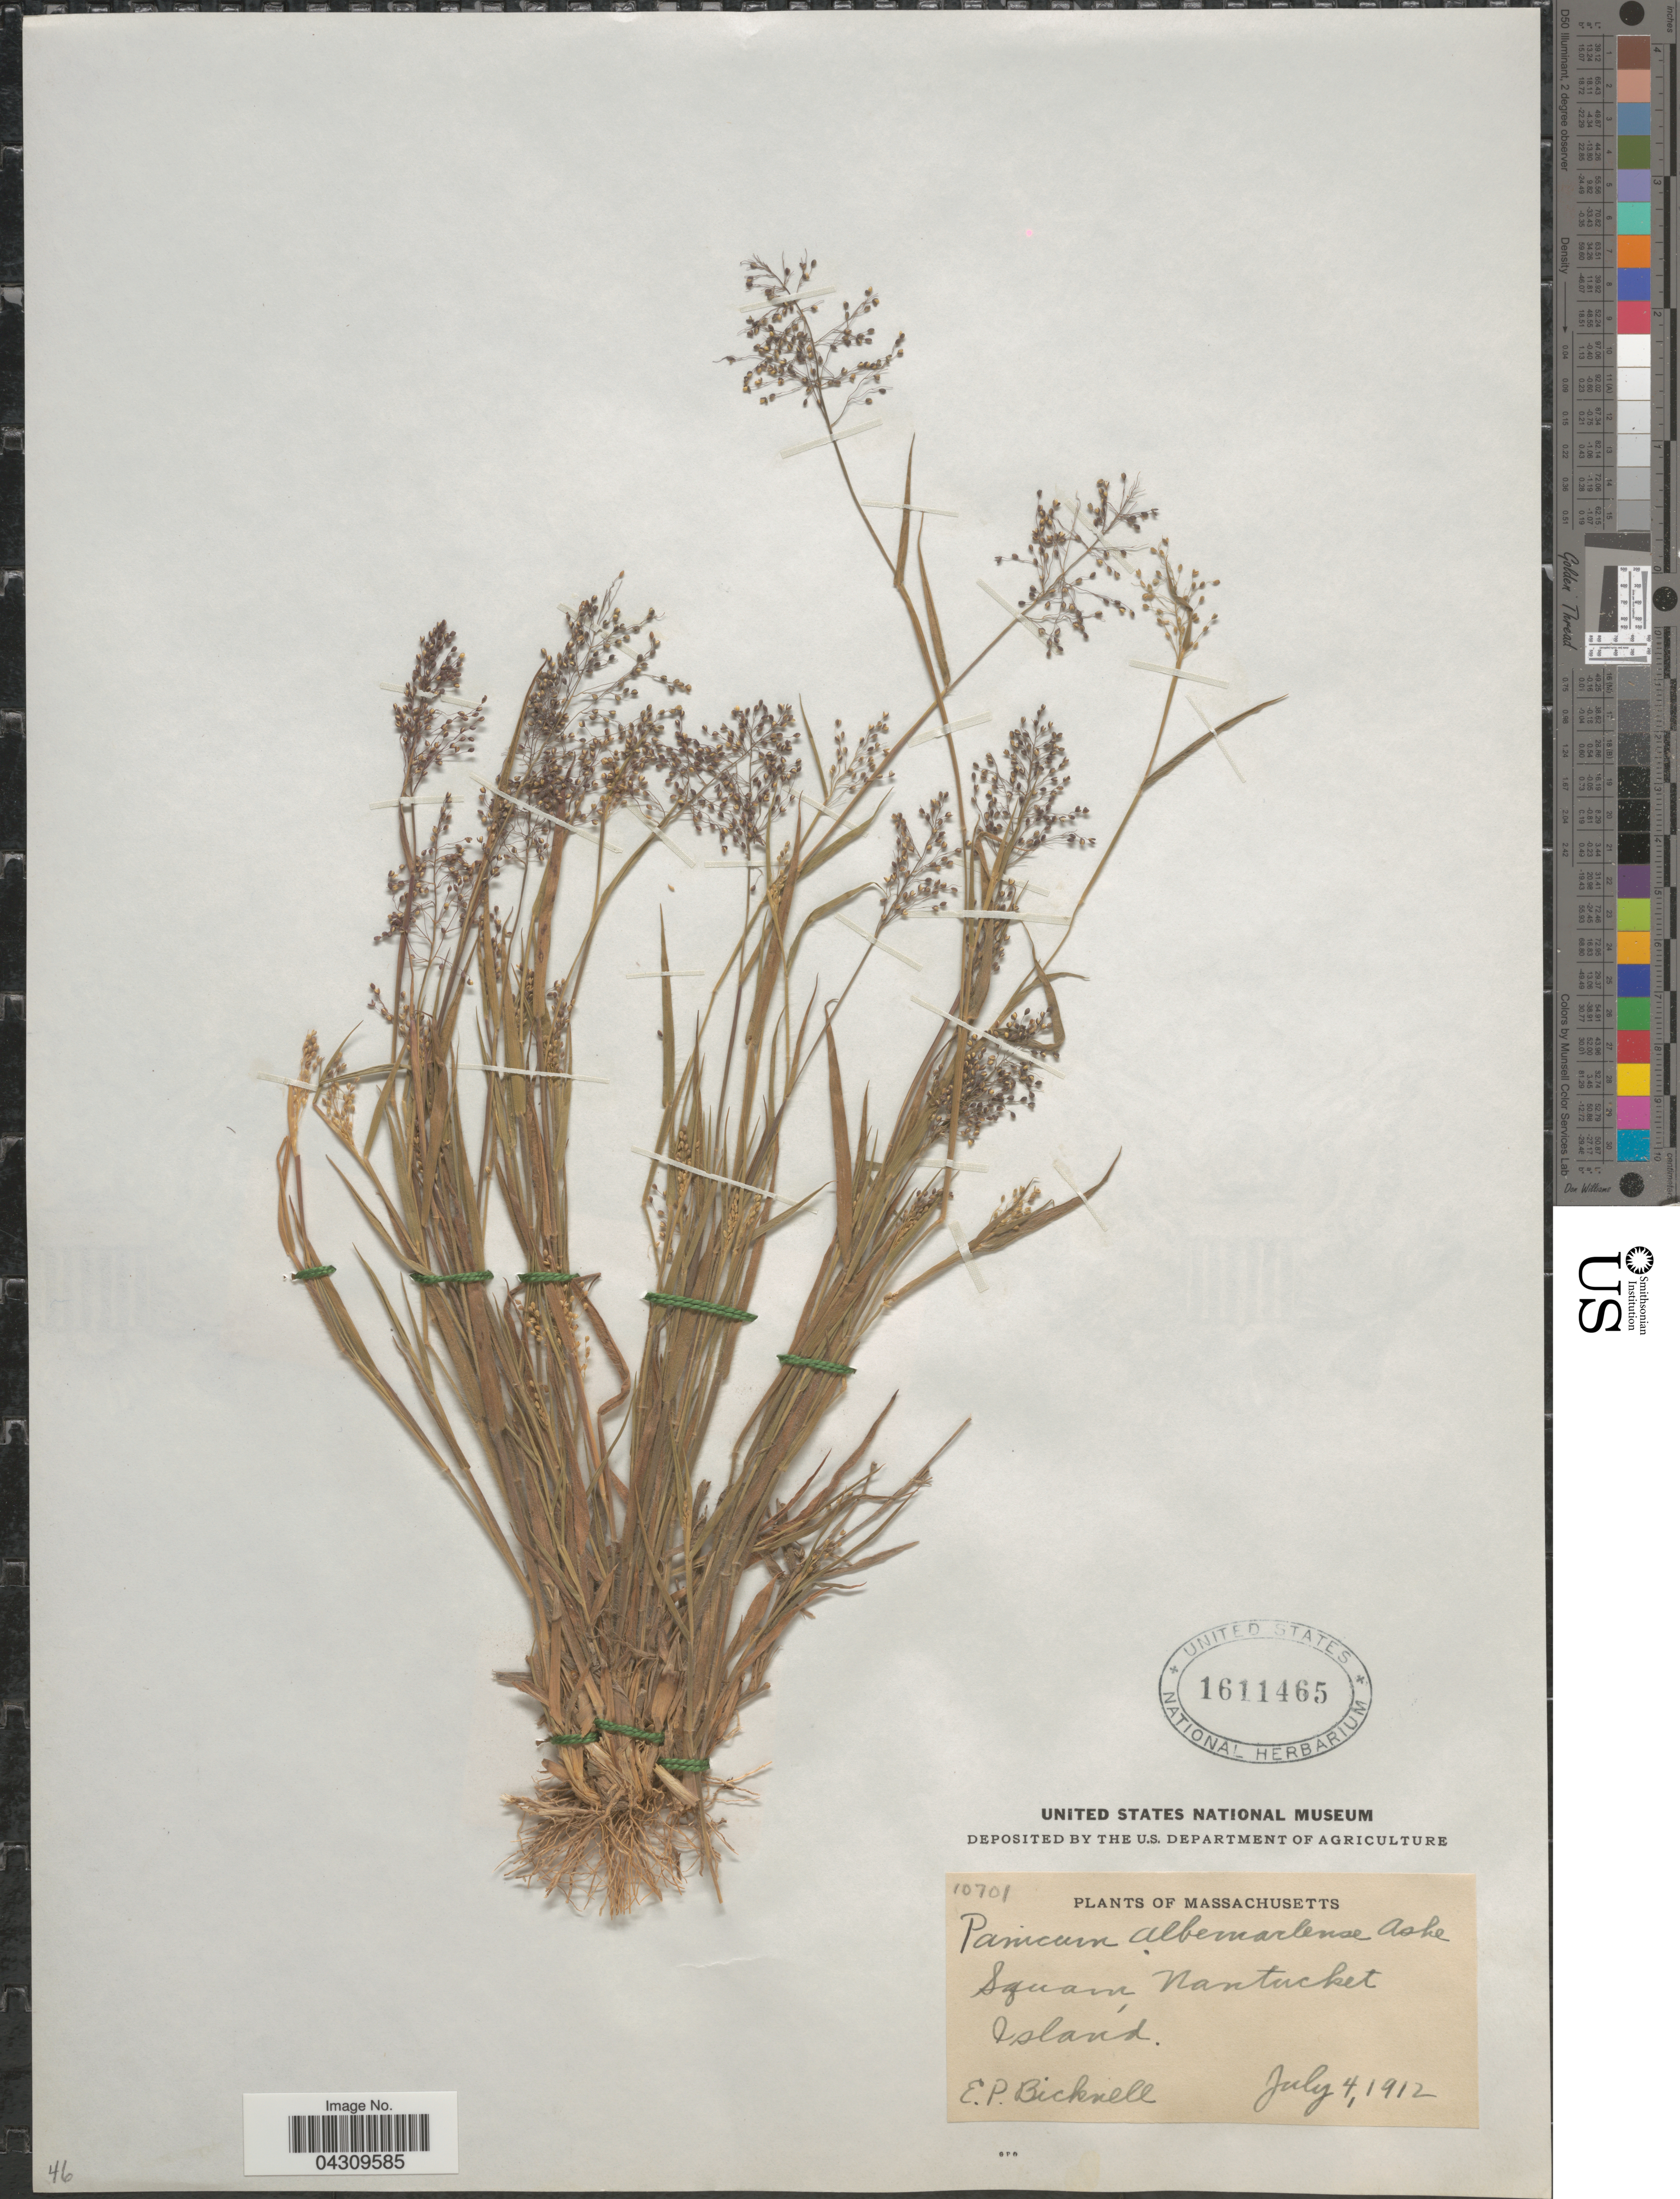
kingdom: Plantae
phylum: Tracheophyta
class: Liliopsida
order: Poales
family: Poaceae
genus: Dichanthelium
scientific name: Dichanthelium acuminatum var. acuminatum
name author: (Sw.) Gould & C.A. Clark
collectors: E. P. Bicknell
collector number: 10701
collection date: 1912-07-04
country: United States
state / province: Massachusetts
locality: Iguam, Nantucket Island.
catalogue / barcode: US 1611465